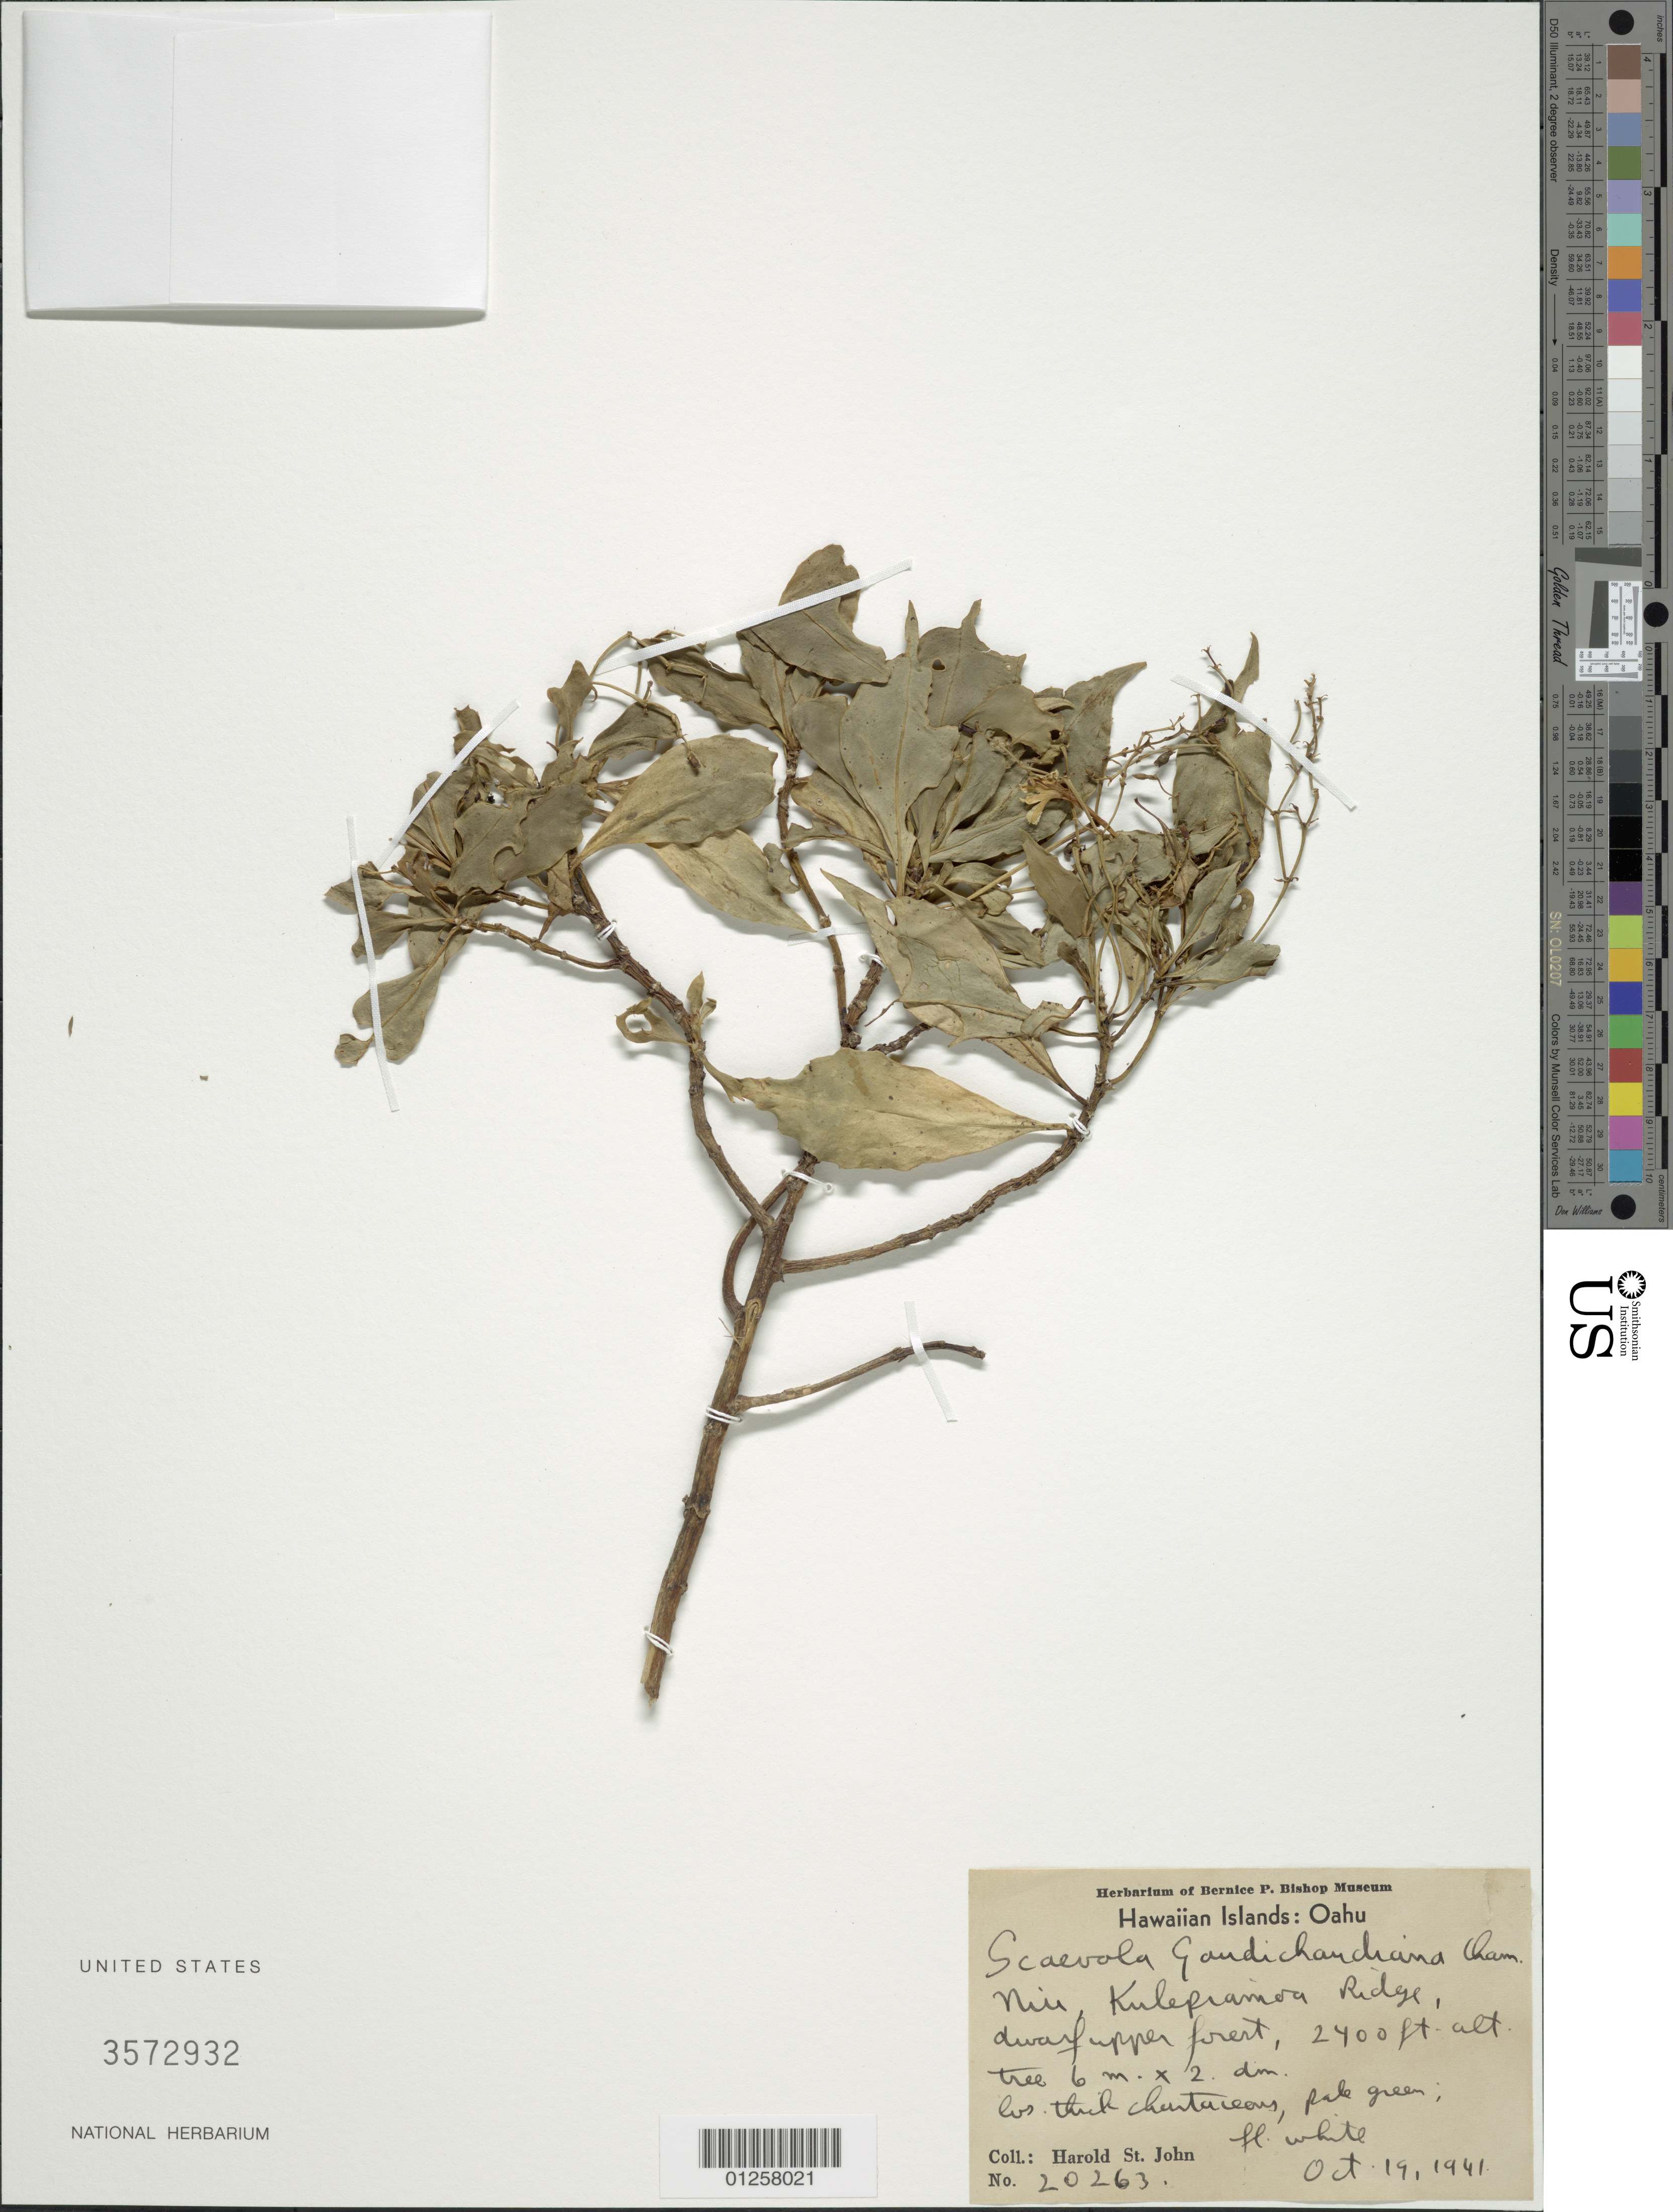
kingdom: Plantae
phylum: Tracheophyta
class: Magnoliopsida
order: Asterales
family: Goodeniaceae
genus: Scaevola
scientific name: Scaevola gaudichaudiana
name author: Cham.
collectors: H. St. John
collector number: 20263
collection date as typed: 19 Oct 1941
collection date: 1941-10-19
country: United States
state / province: Hawaii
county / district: Honolulu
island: Oahu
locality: Kulepramoa Ridge, Niu.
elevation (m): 732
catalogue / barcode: US 3572932